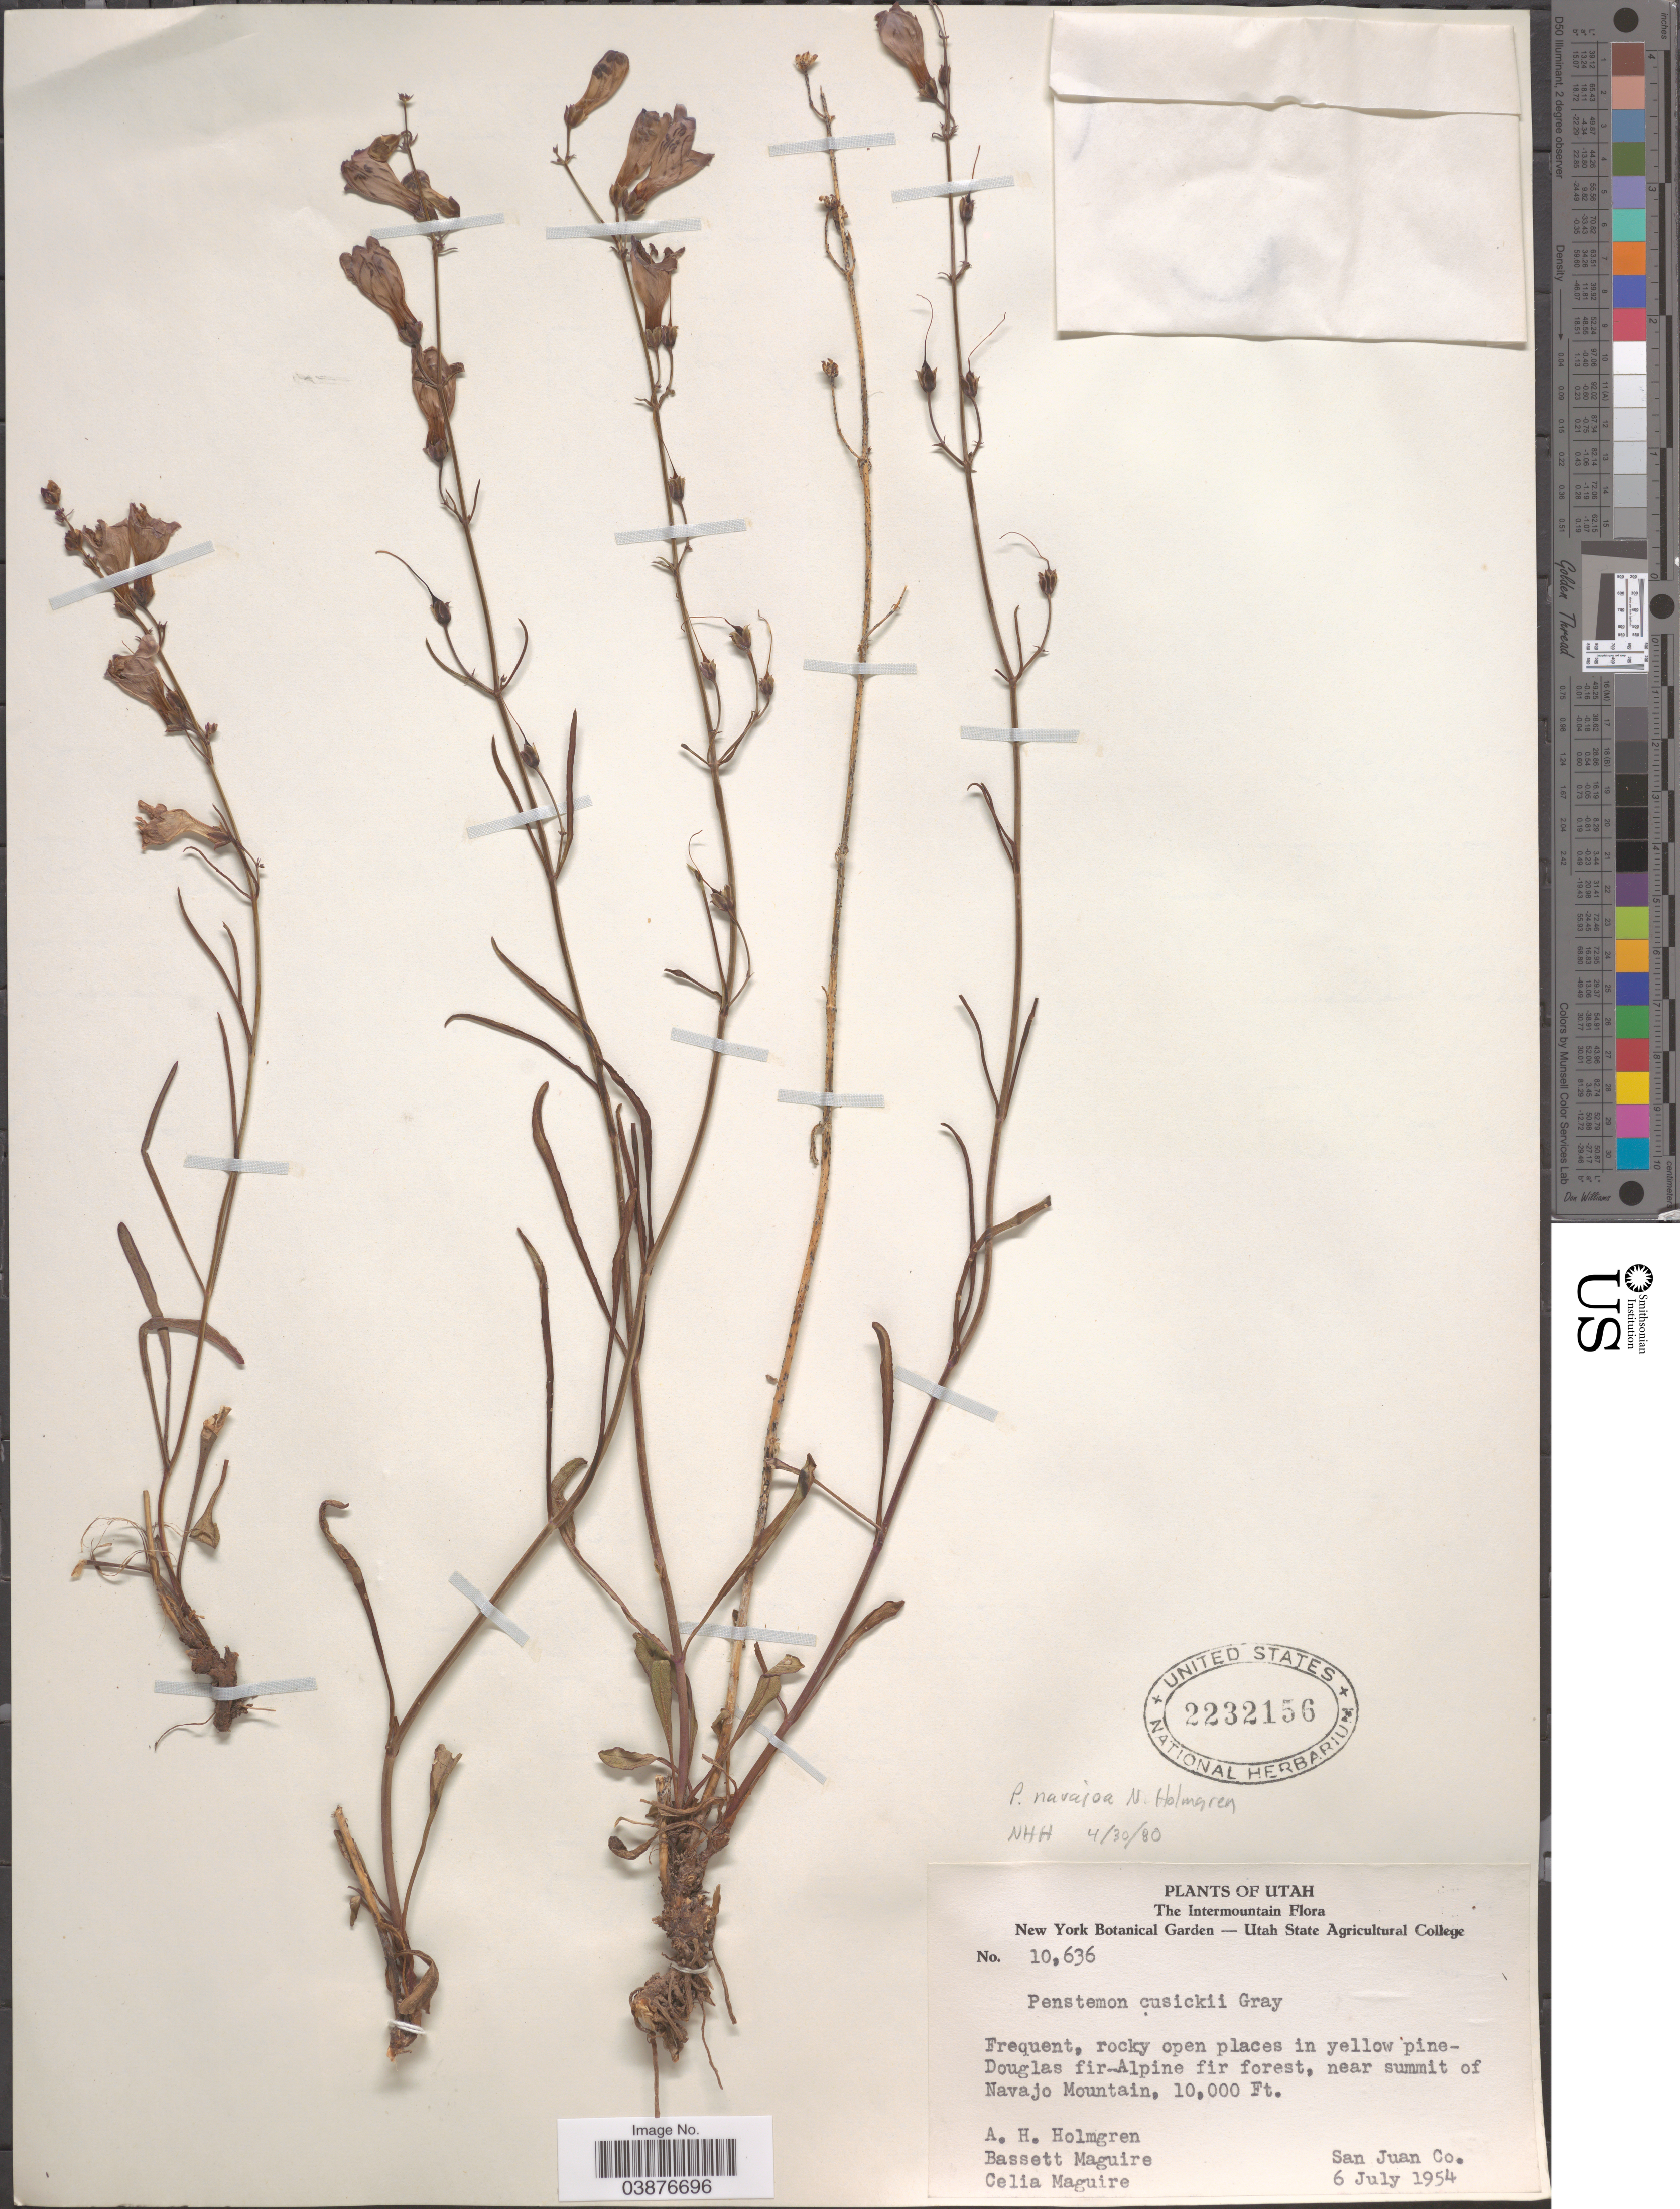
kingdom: Plantae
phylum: Tracheophyta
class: Magnoliopsida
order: Lamiales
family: Plantaginaceae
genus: Penstemon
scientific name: Penstemon navajoa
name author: N.H. Holmgren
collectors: A. H. Holmgren, B. Maguire & C. K. Maguire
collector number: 10636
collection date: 1954-07-06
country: United States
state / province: Utah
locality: The Intermountain. Near summit of Navajo Mountain. San Juan Co.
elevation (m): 3048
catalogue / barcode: US 2232156